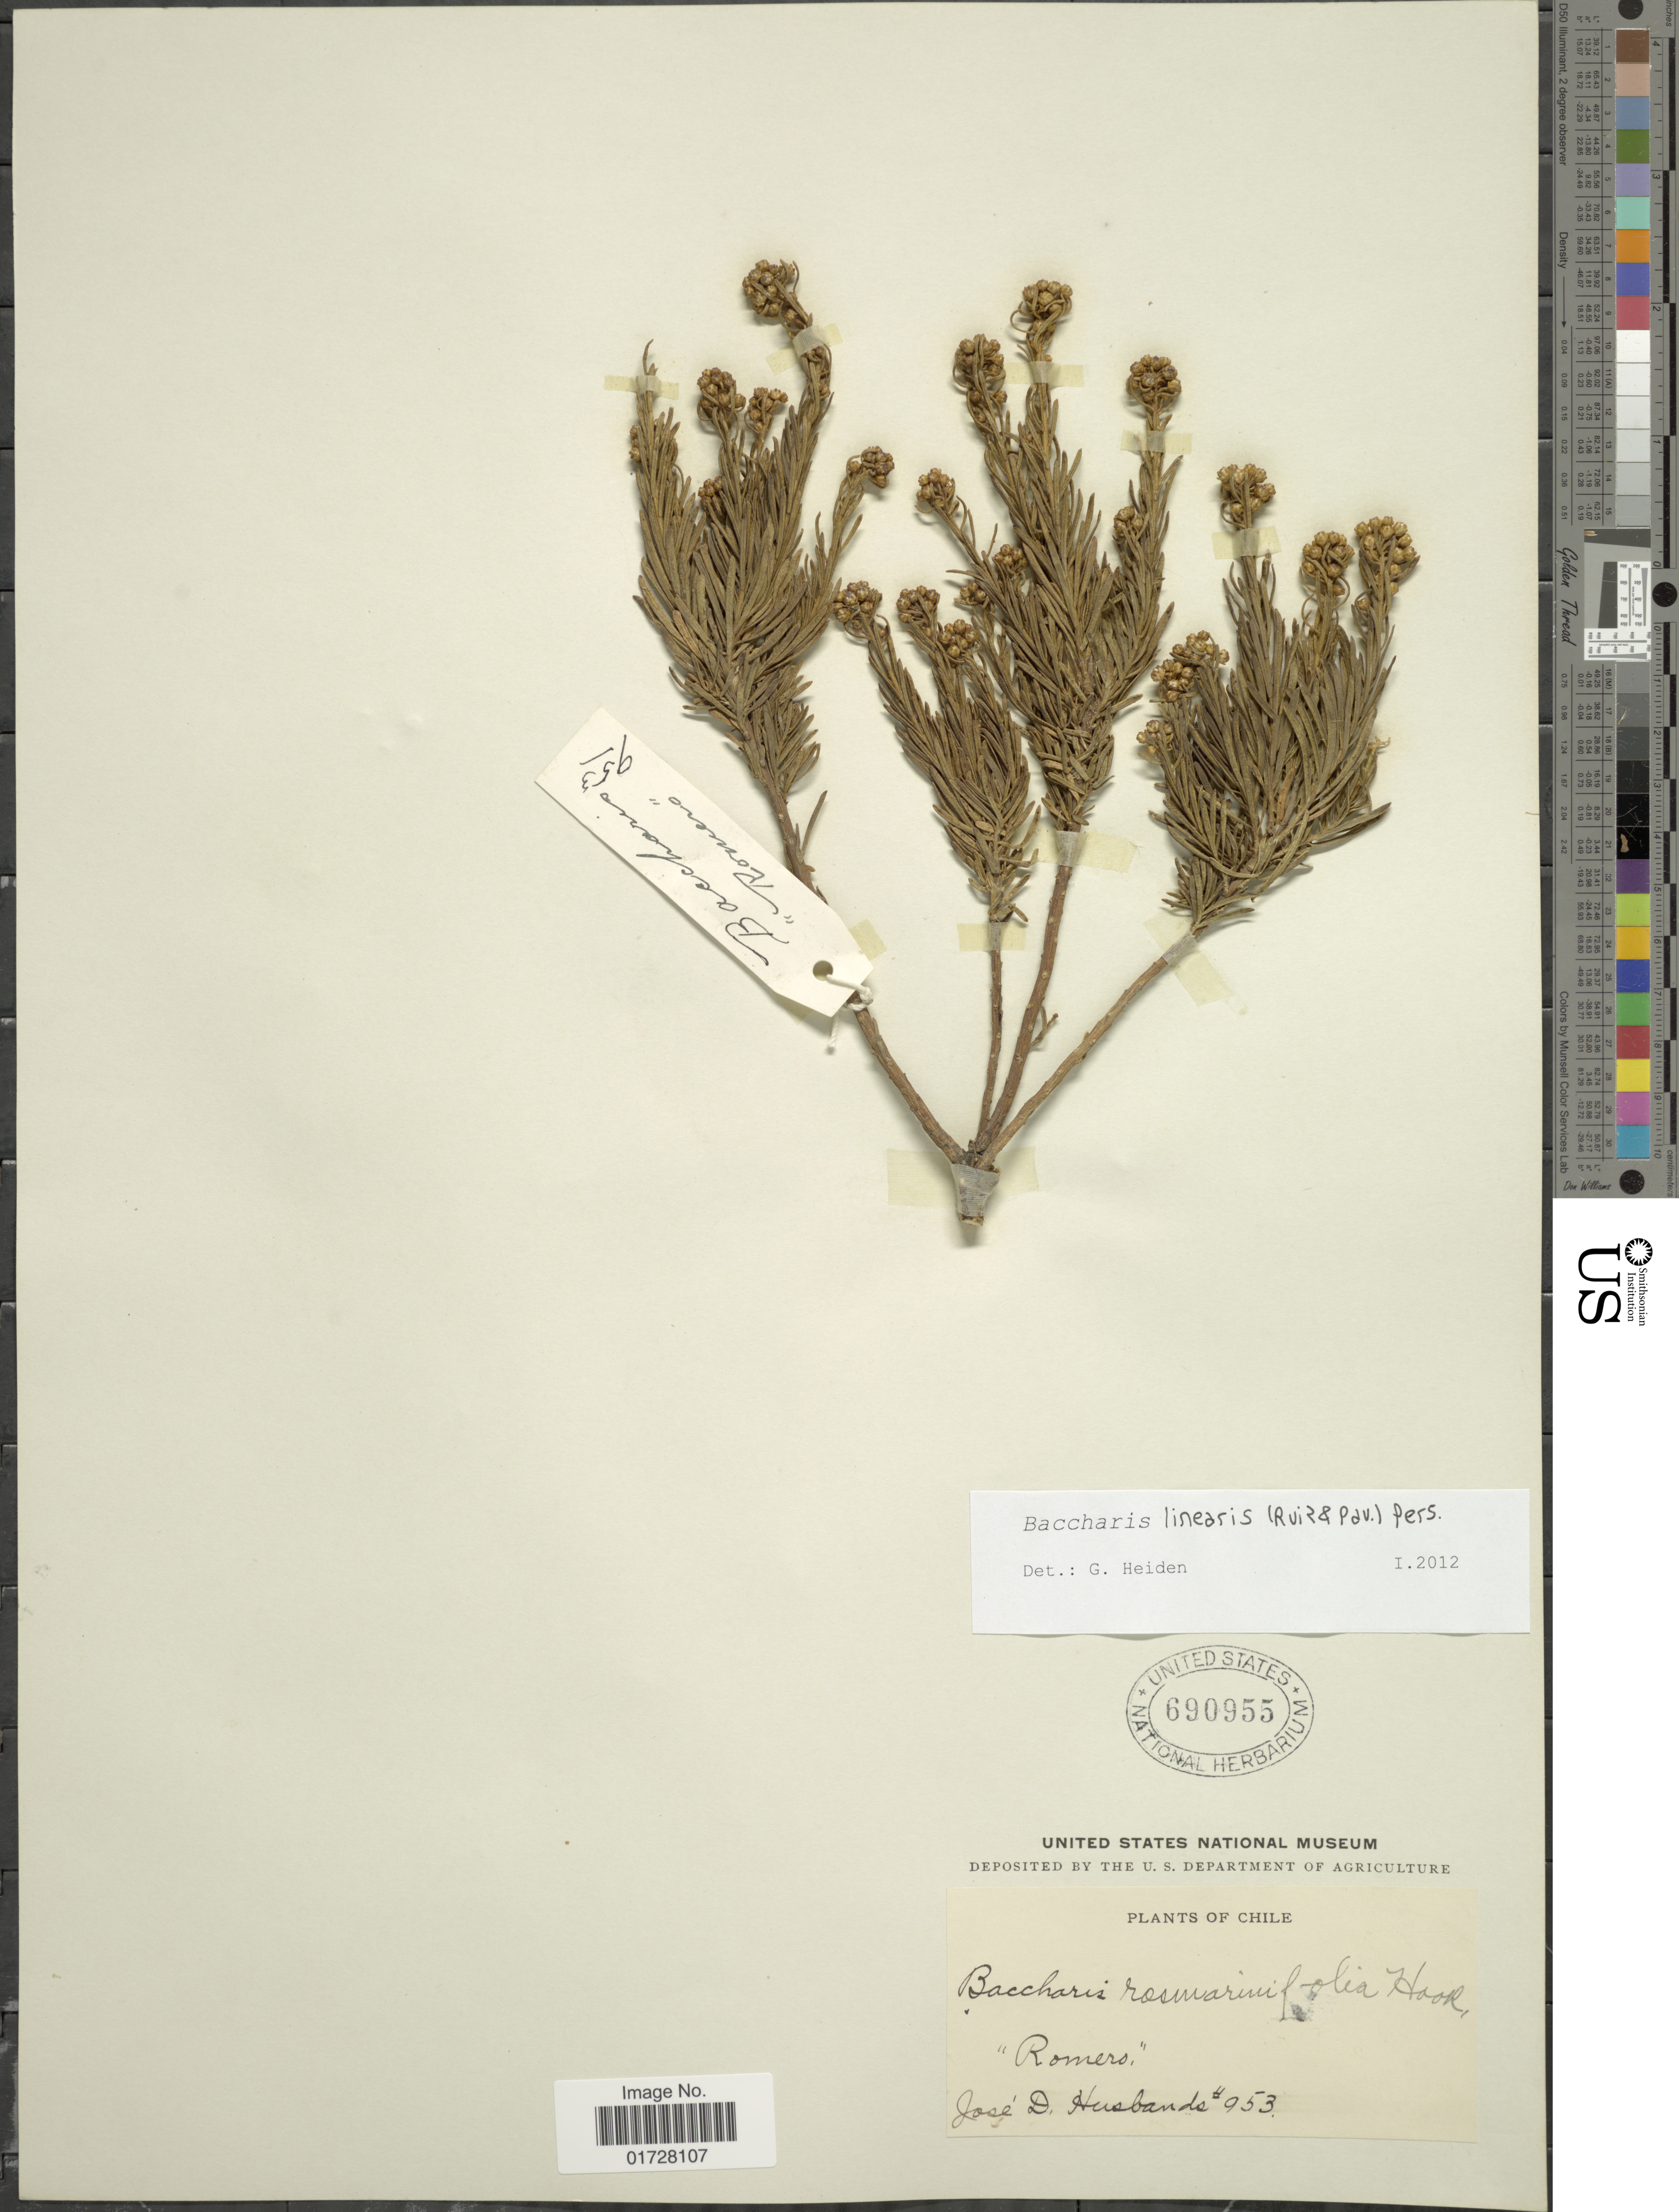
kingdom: Plantae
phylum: Tracheophyta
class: Magnoliopsida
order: Asterales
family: Asteraceae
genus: Baccharis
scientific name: Baccharis linearis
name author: (Ruiz & Pav.) Pers.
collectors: J. Husbands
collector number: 953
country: Chile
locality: Romero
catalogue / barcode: US 690955